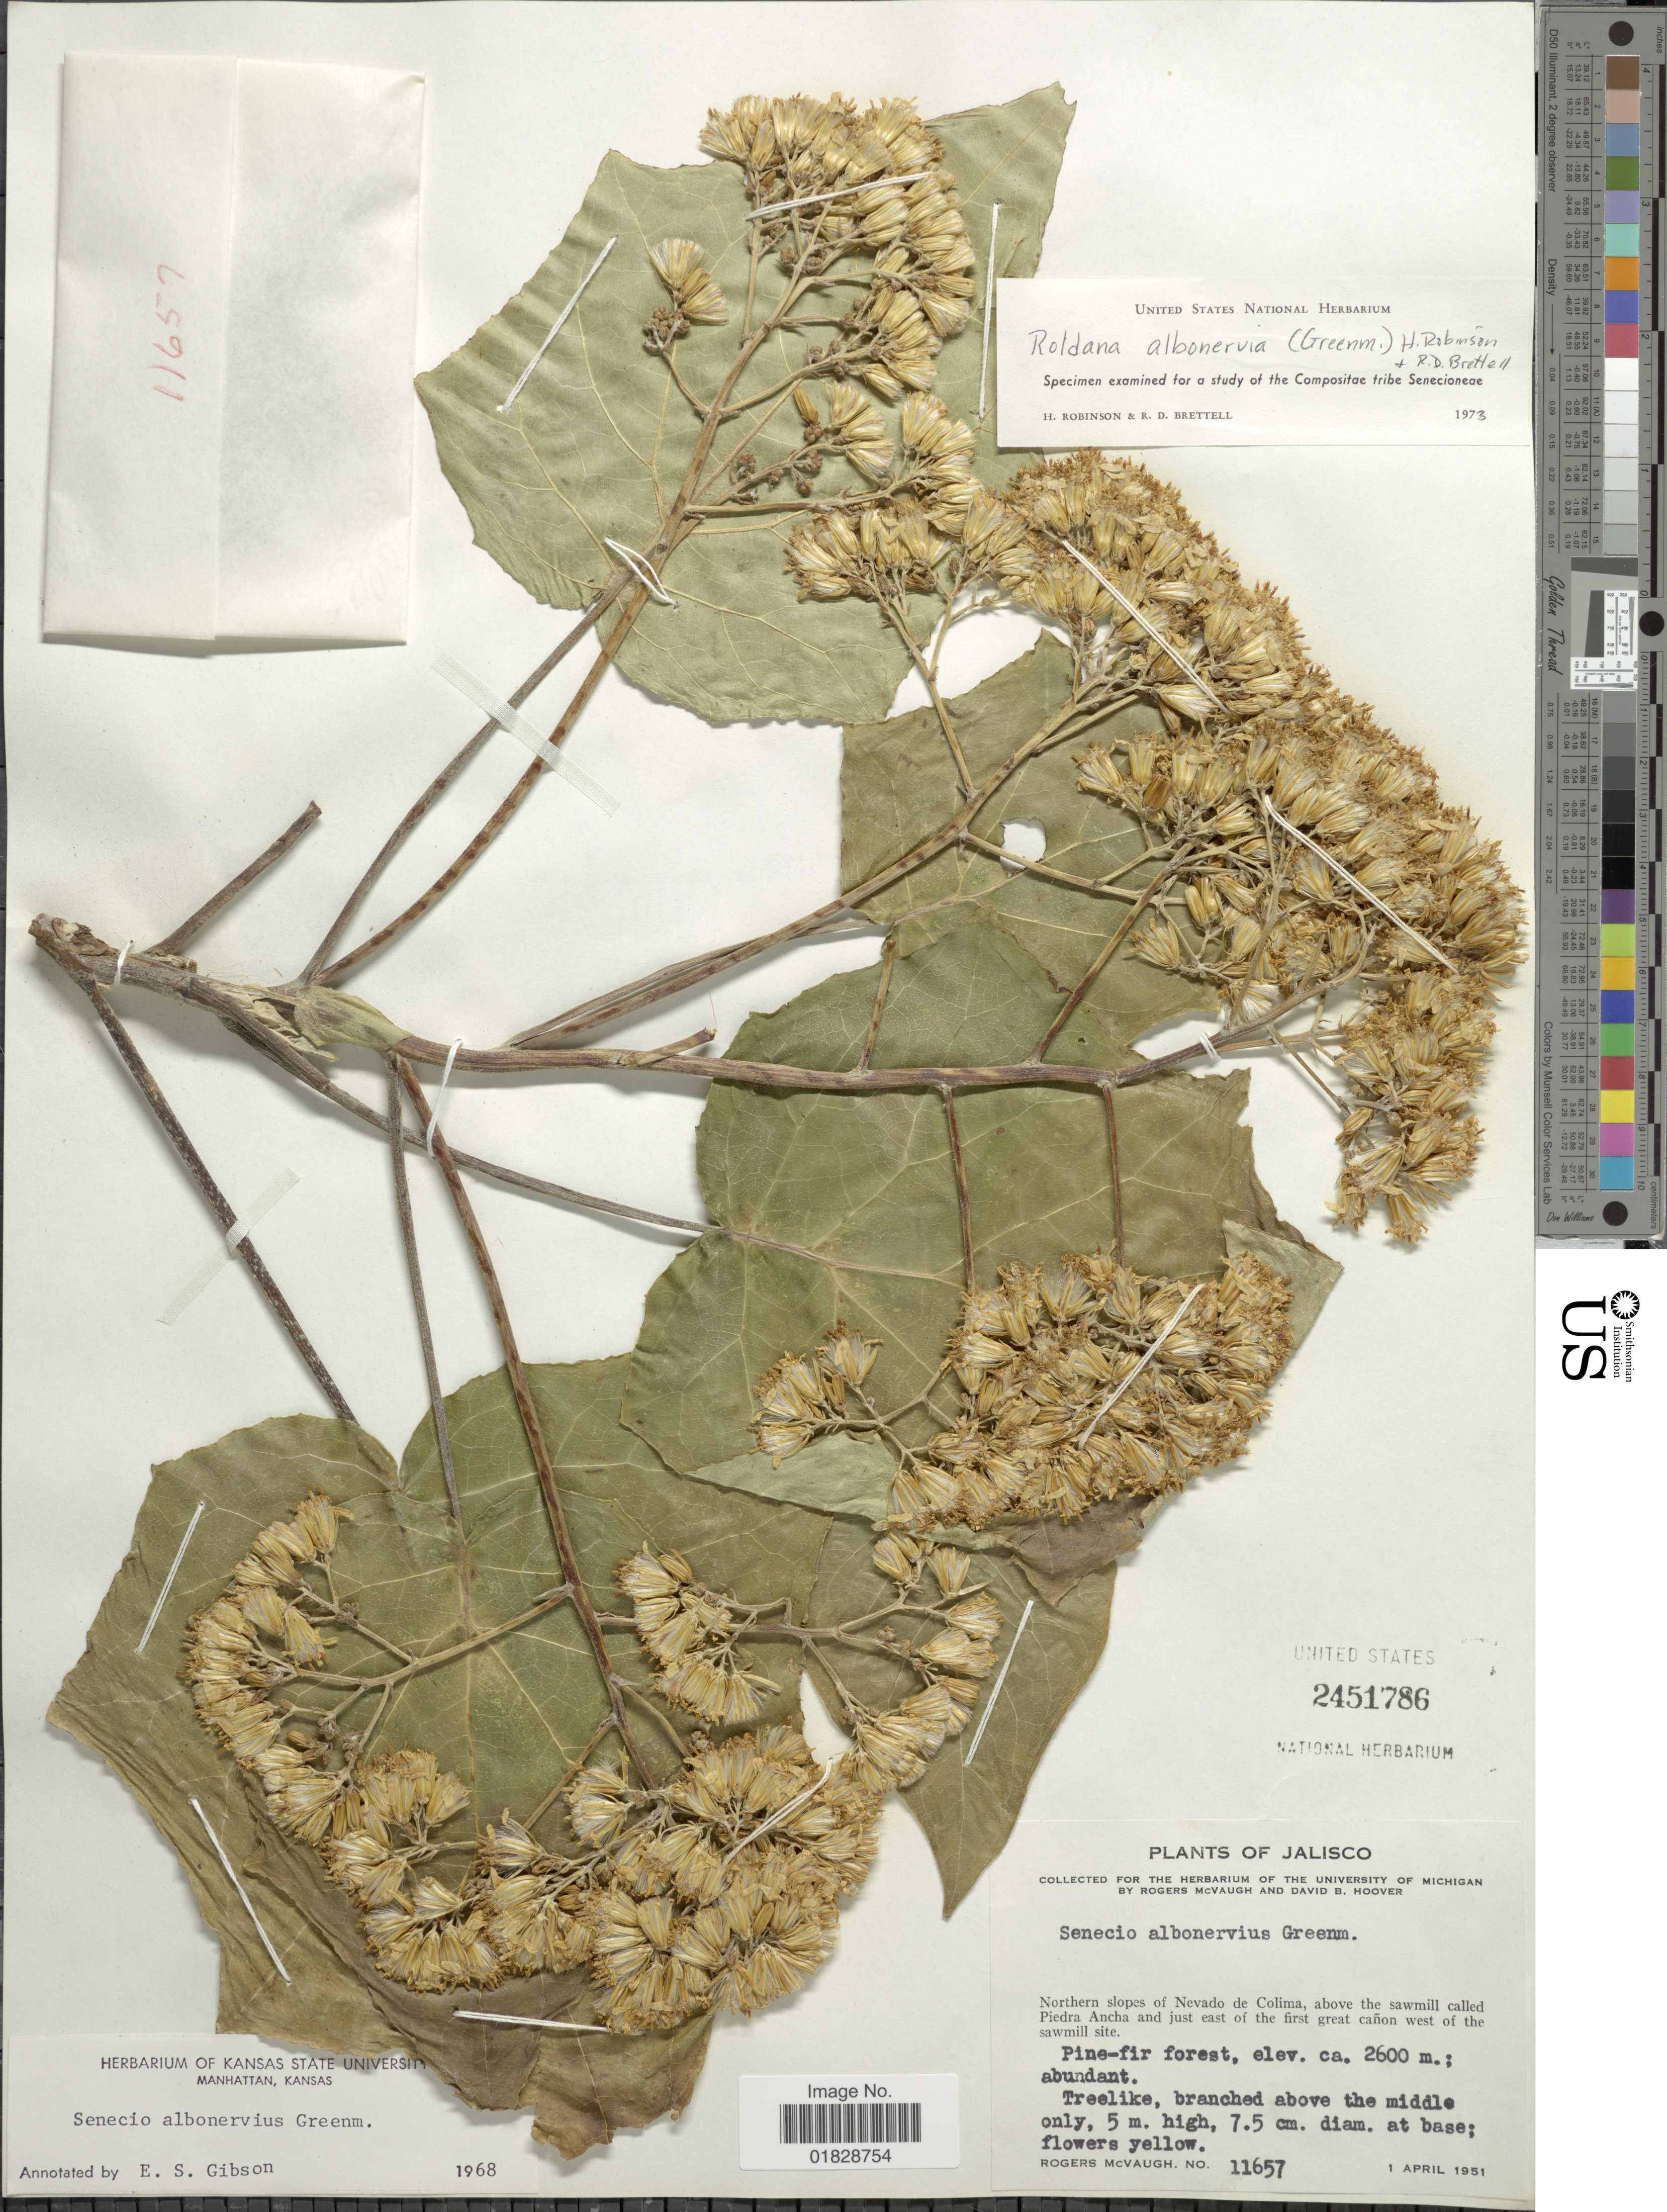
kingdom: Plantae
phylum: Tracheophyta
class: Magnoliopsida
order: Asterales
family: Asteraceae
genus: Roldana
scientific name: Roldana albonervia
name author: (Greenm.) H. Rob. & Brettell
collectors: R. McVaugh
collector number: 11657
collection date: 1951-04-01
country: Mexico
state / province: Jalisco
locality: Northern slopes of Nevado de Colima, above the sawmill called Piedra Ancha and just east of the first great cañon west of the sawmill.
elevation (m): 2600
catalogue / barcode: US 2451786